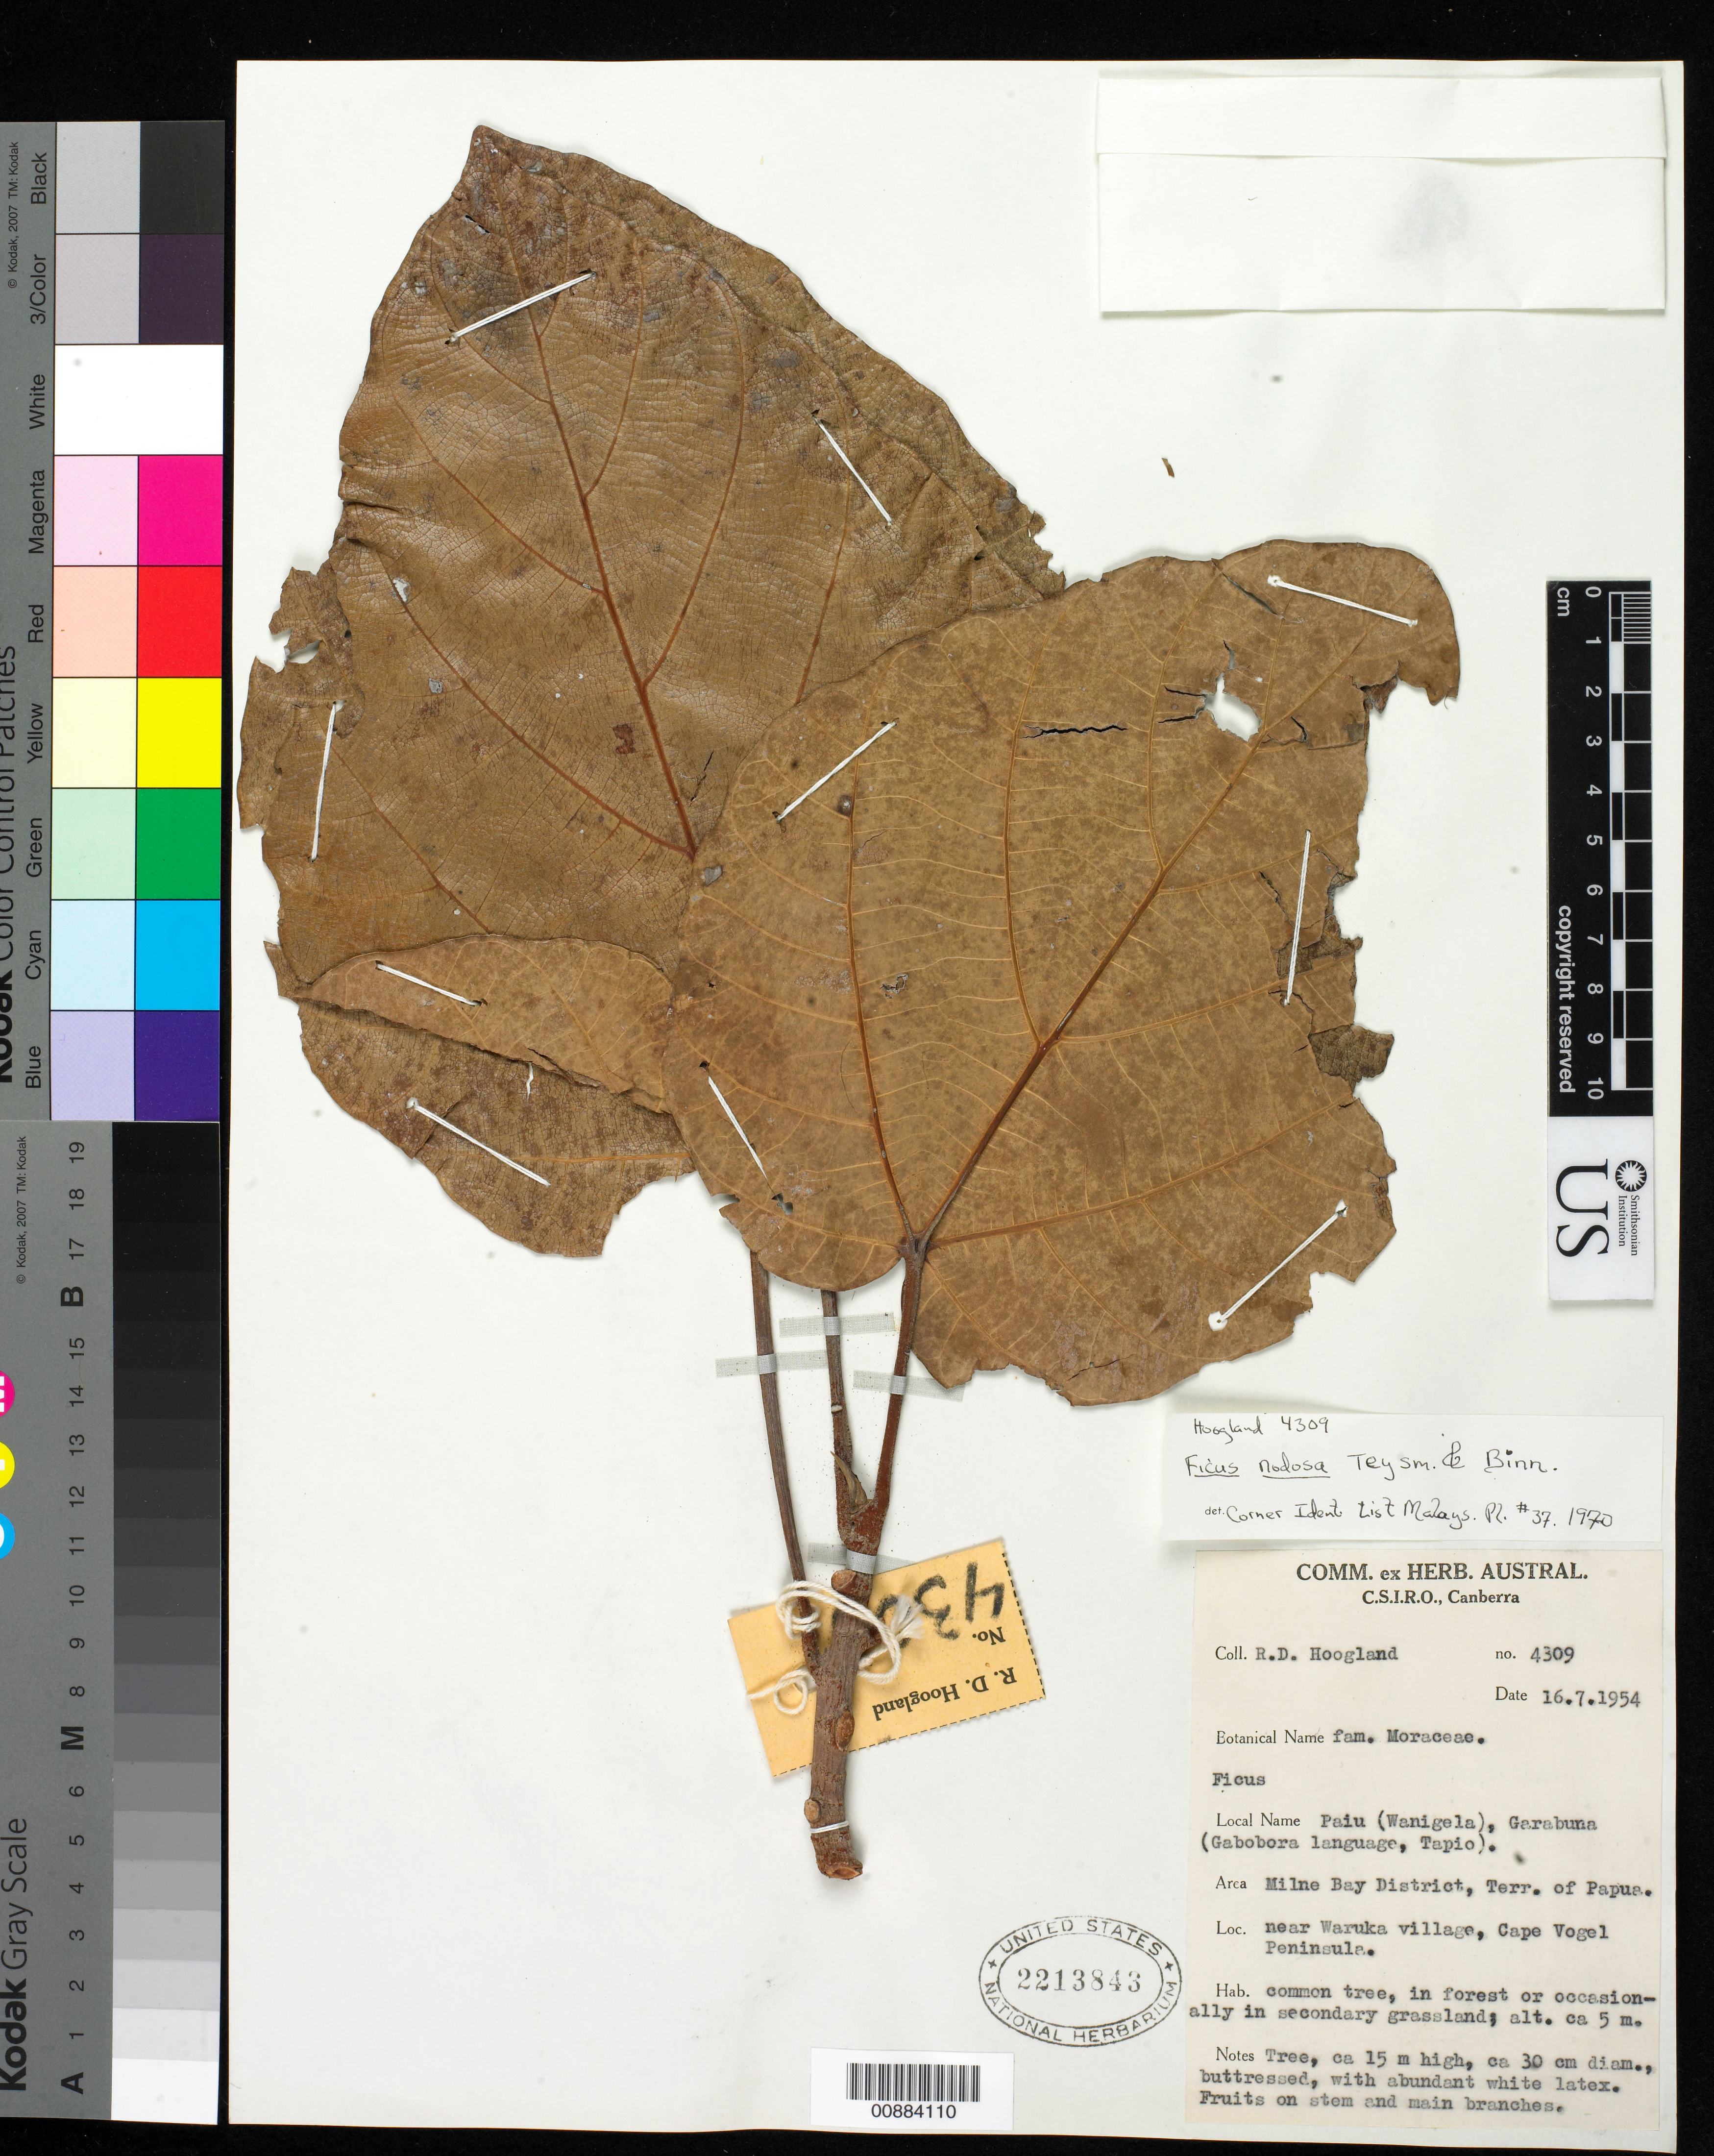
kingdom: Plantae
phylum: Tracheophyta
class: Magnoliopsida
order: Rosales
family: Moraceae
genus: Ficus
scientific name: Ficus nodosa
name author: Teijsm. & Binn.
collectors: R. D. Hoogland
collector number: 4309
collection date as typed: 16 Jul 1954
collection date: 1954-07-16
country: Papua New Guinea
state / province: Milne Bay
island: New Guinea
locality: Near Waruka village, Cape Vogel Peninsula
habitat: common tree, in forest or occasionally in scondary grassland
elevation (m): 5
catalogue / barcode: US 2213843